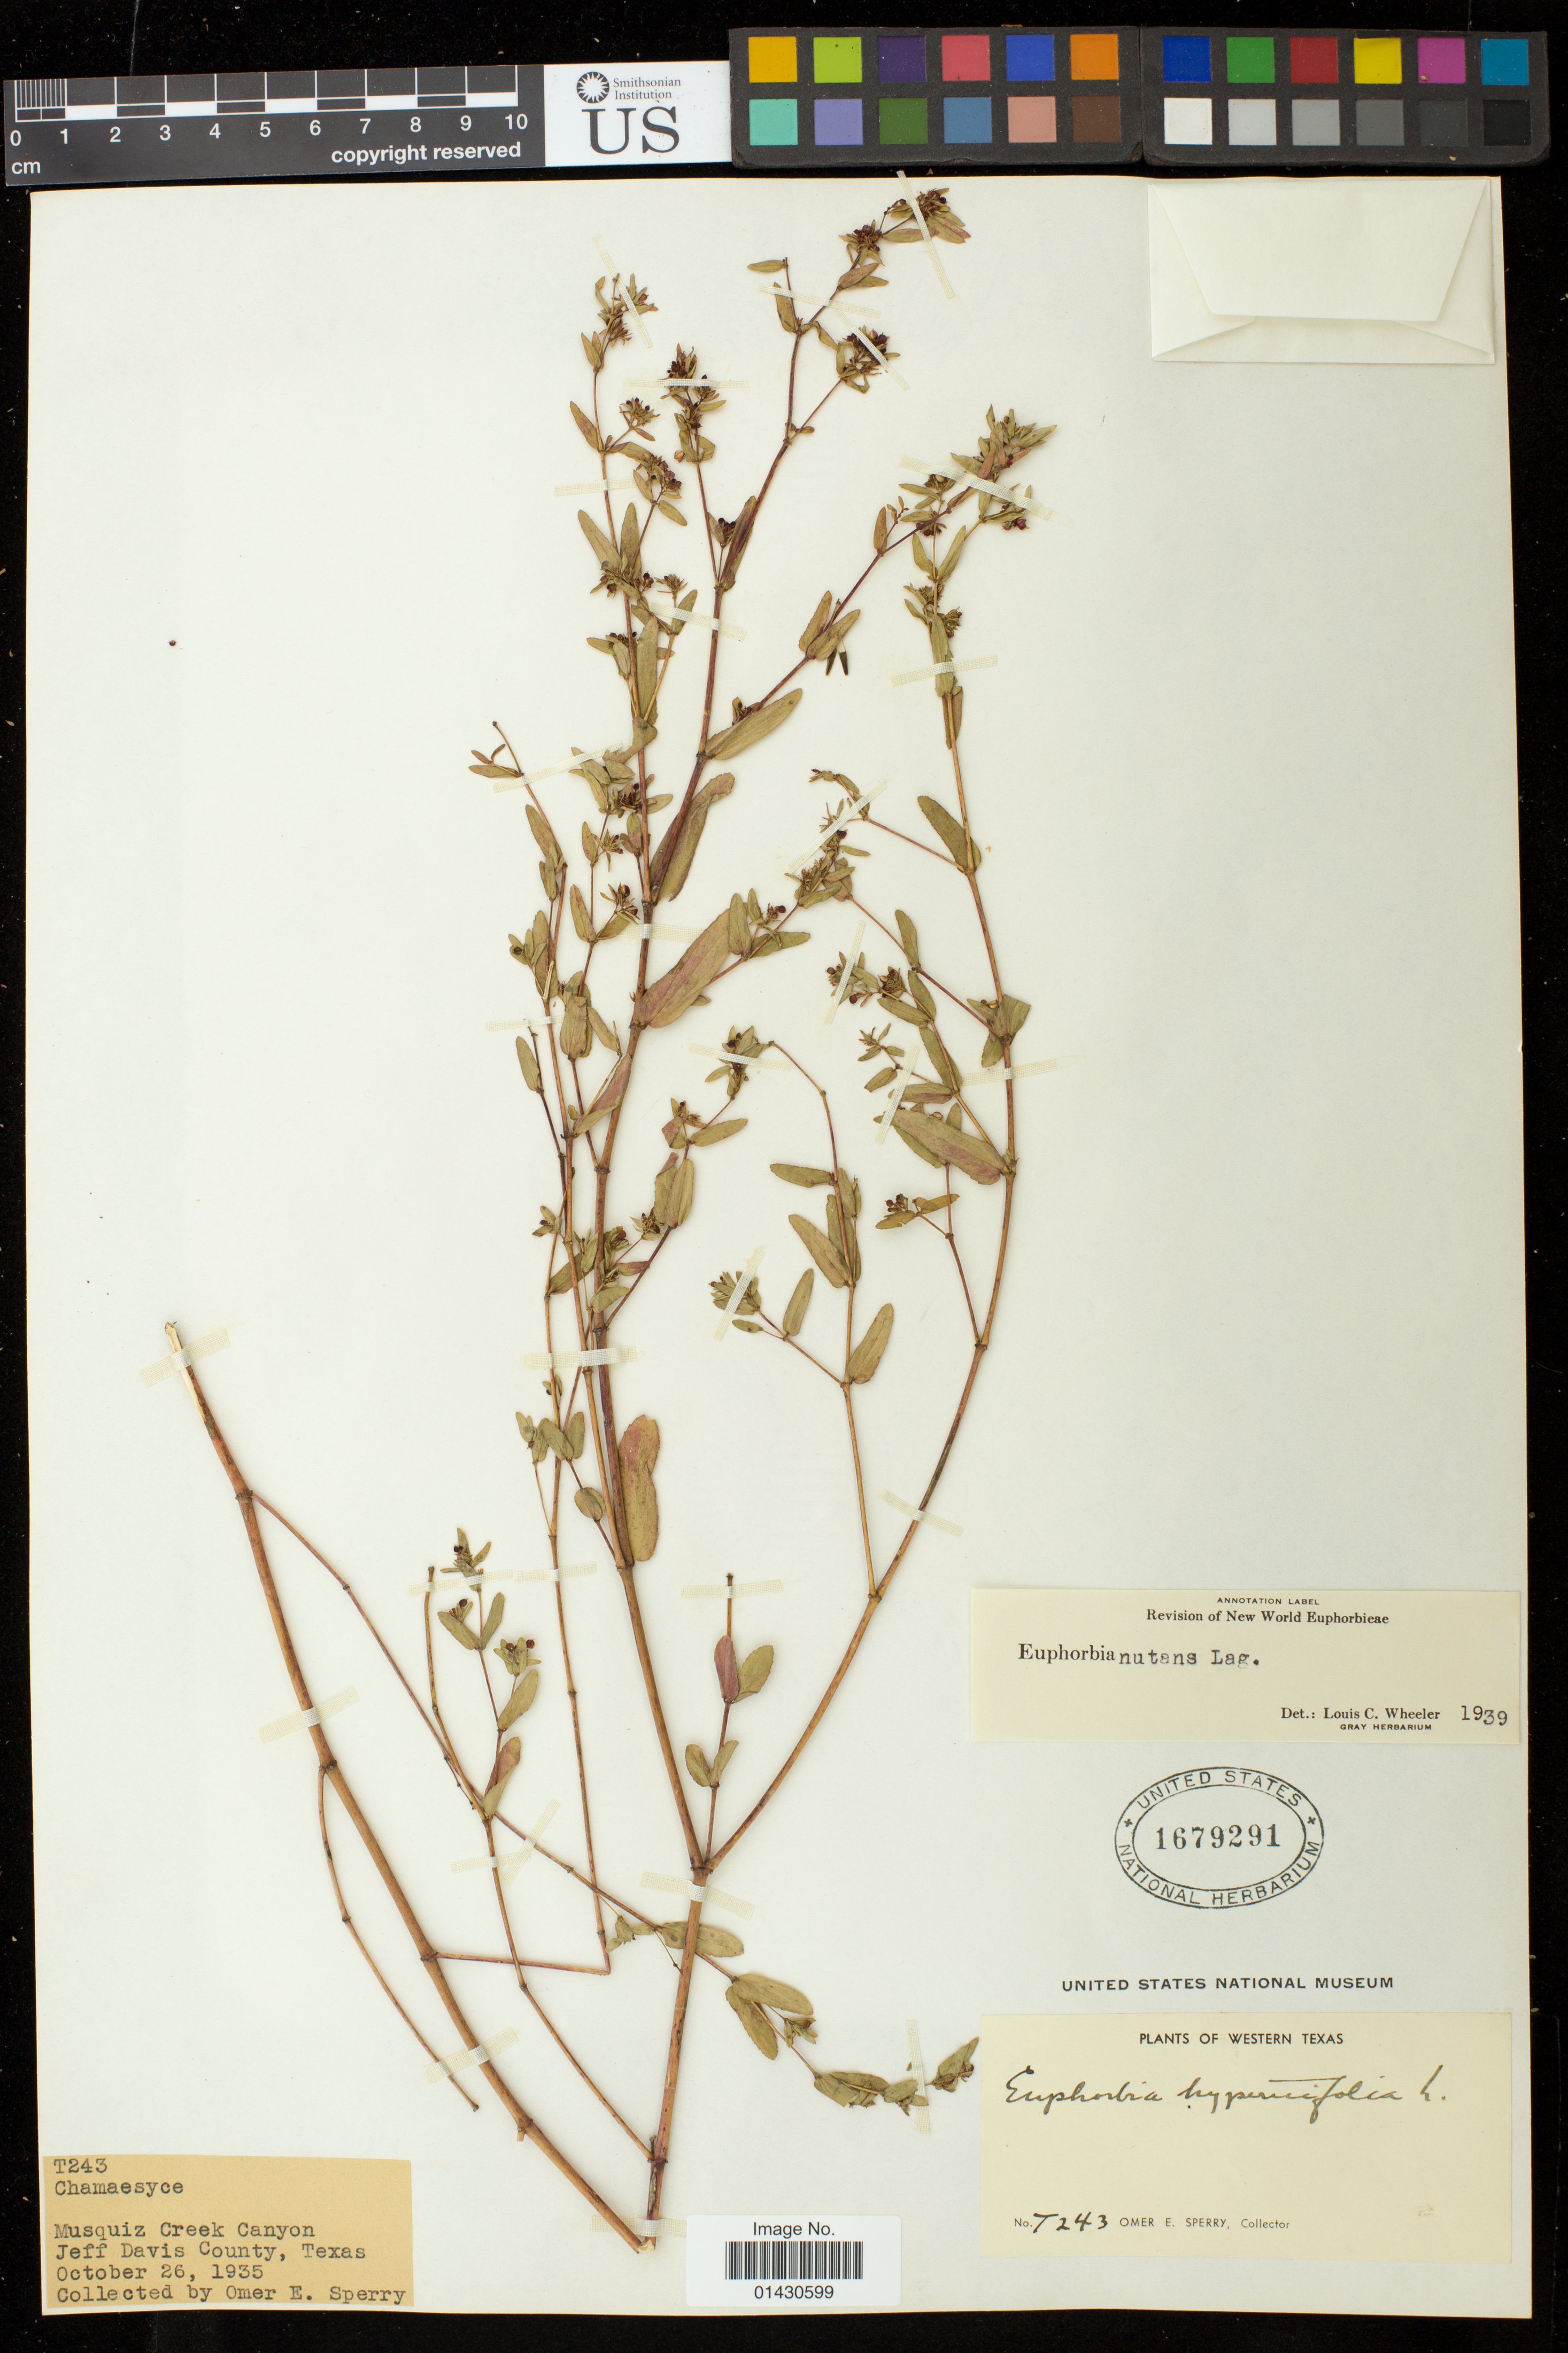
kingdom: Plantae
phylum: Tracheophyta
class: Magnoliopsida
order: Malpighiales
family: Euphorbiaceae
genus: Euphorbia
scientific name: Euphorbia maculata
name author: L.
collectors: O. E. Sperry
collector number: T243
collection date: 1935-10-26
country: United States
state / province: Texas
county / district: Jeff Davis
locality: Musquiz Creek Canyon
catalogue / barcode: US 1679291